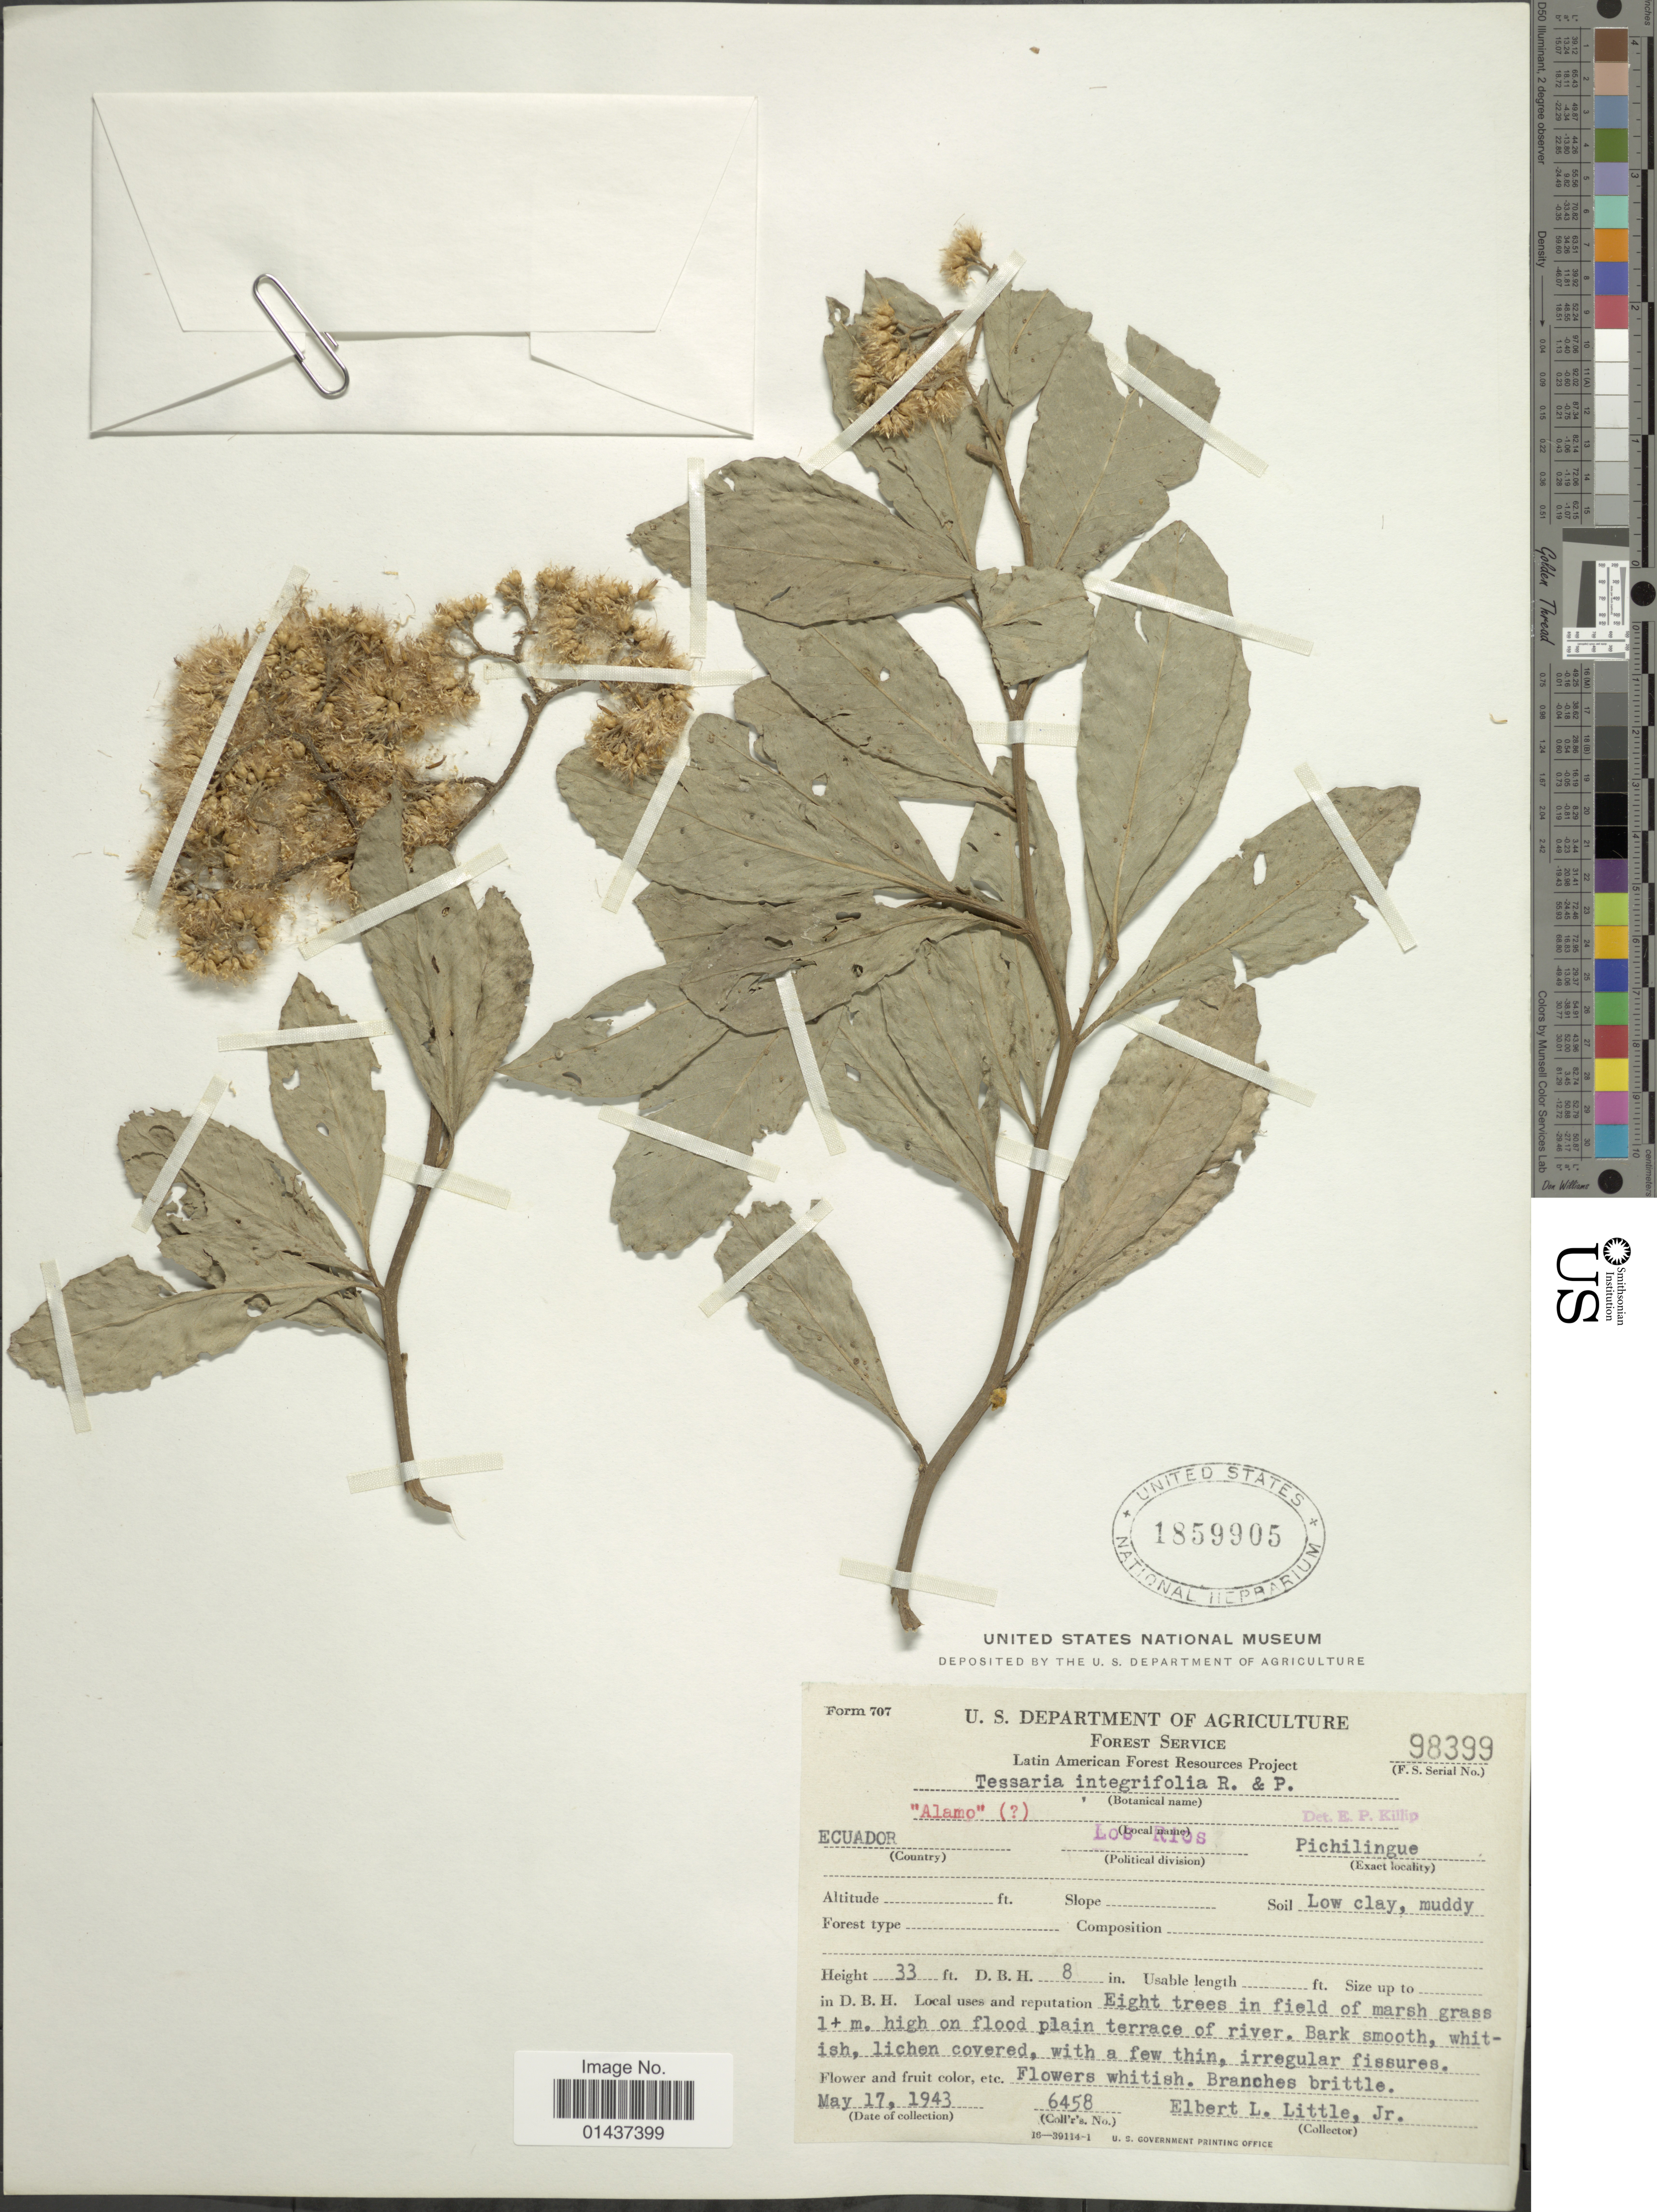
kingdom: Plantae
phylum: Tracheophyta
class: Magnoliopsida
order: Asterales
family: Asteraceae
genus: Tessaria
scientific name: Tessaria integrifolia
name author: Ruiz & Pav.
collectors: E. L. Little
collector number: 6458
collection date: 1943-05-17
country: Ecuador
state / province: Los Ríos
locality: Pichilingue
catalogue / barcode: US 1859905